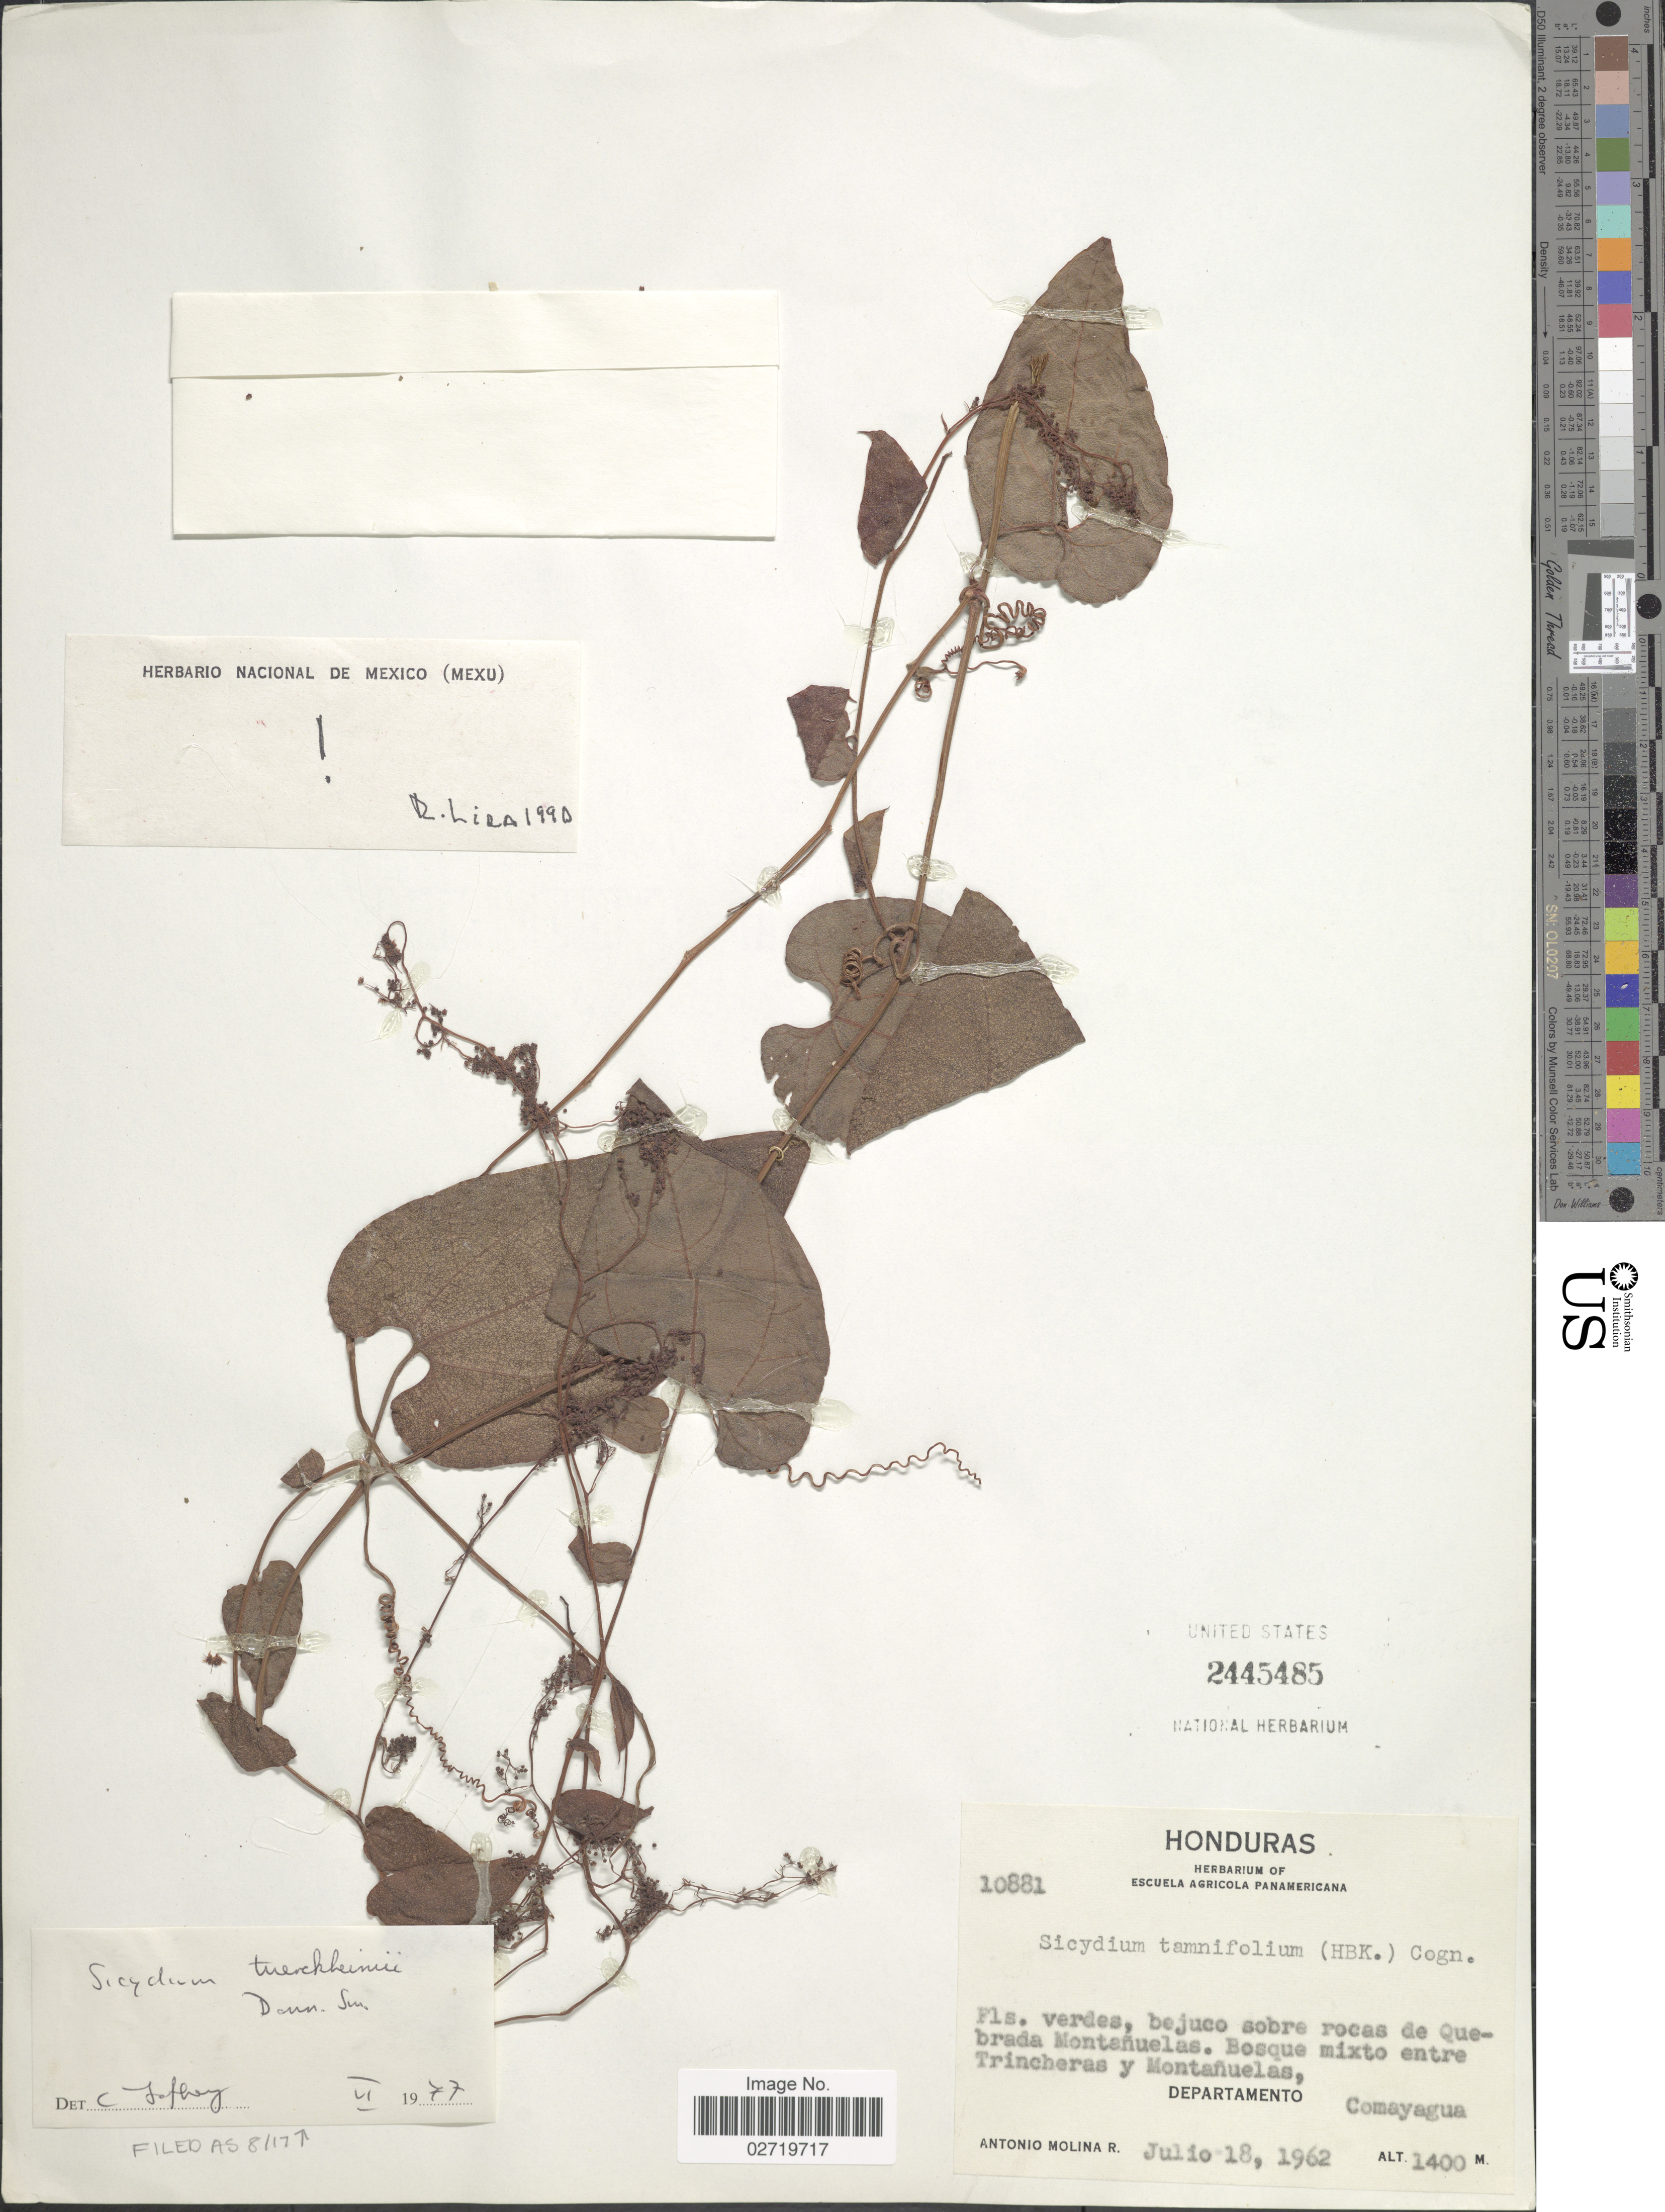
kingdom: Plantae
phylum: Tracheophyta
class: Magnoliopsida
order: Cucurbitales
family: Cucurbitaceae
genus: Sicydium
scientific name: Sicydium tuerckheimii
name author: Donn. Sm.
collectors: A. Molina R.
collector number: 10881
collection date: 1962-07-18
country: Honduras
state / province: Comayagua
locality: Bosque mixto entre Trincheras y Montañuelas, Departamento Comayagua.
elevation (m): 1400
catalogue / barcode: US 2445485